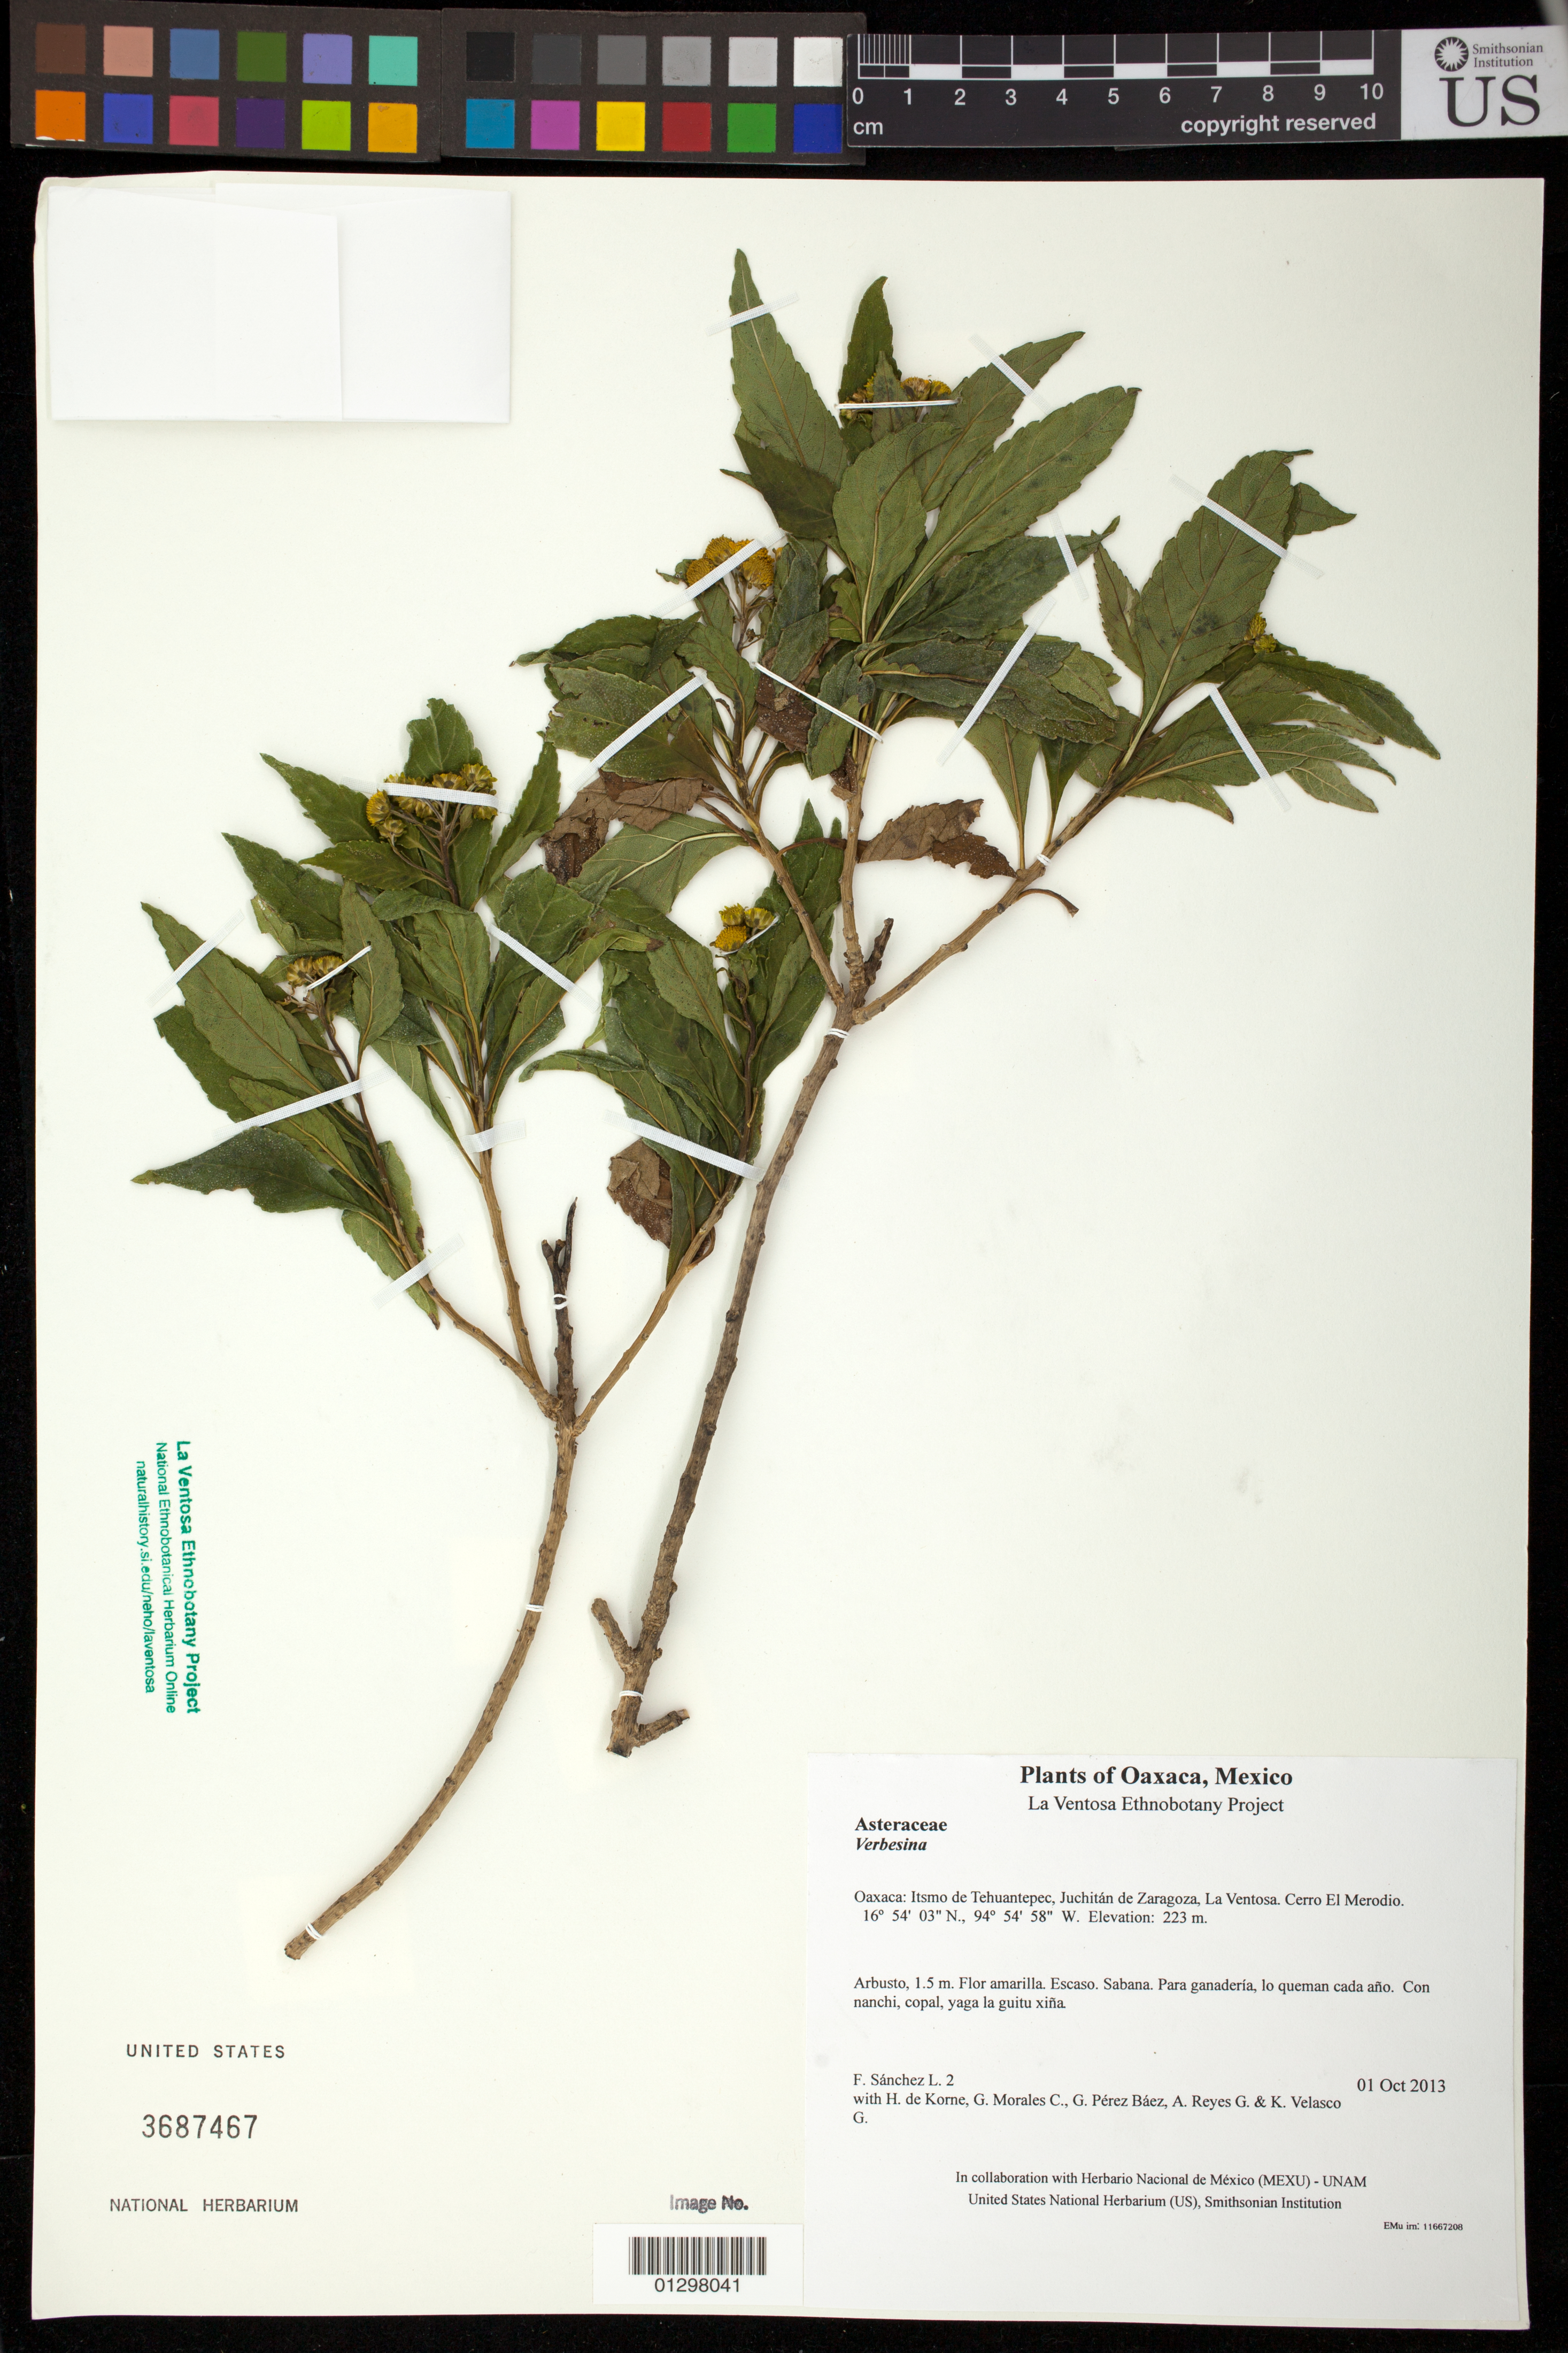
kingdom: Plantae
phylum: Tracheophyta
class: Magnoliopsida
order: Asterales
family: Asteraceae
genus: Verbesina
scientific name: Verbesina perymenioides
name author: Sch. Bip. ex Klatt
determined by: Robinson, Harold E.; Edwards, Robert D.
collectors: F. Sánchez L., H. de Korne, G. Morales C., G. Pérez Báez, A. Reyes G. & K. Velasco G.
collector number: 2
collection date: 2013-10-01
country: Mexico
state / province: Oaxaca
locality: Itsmo de Tehuantepec, Juchitán de Zaragoza, La Ventosa. Cerro El Merodio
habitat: Sabana. Para ganadería, lo queman cada año.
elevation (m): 223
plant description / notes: JEBOT, MEXU, SERO, US; Gui'xhi. 1.5 m. Guie' naguchi. Huaxie'.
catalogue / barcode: US 3687467